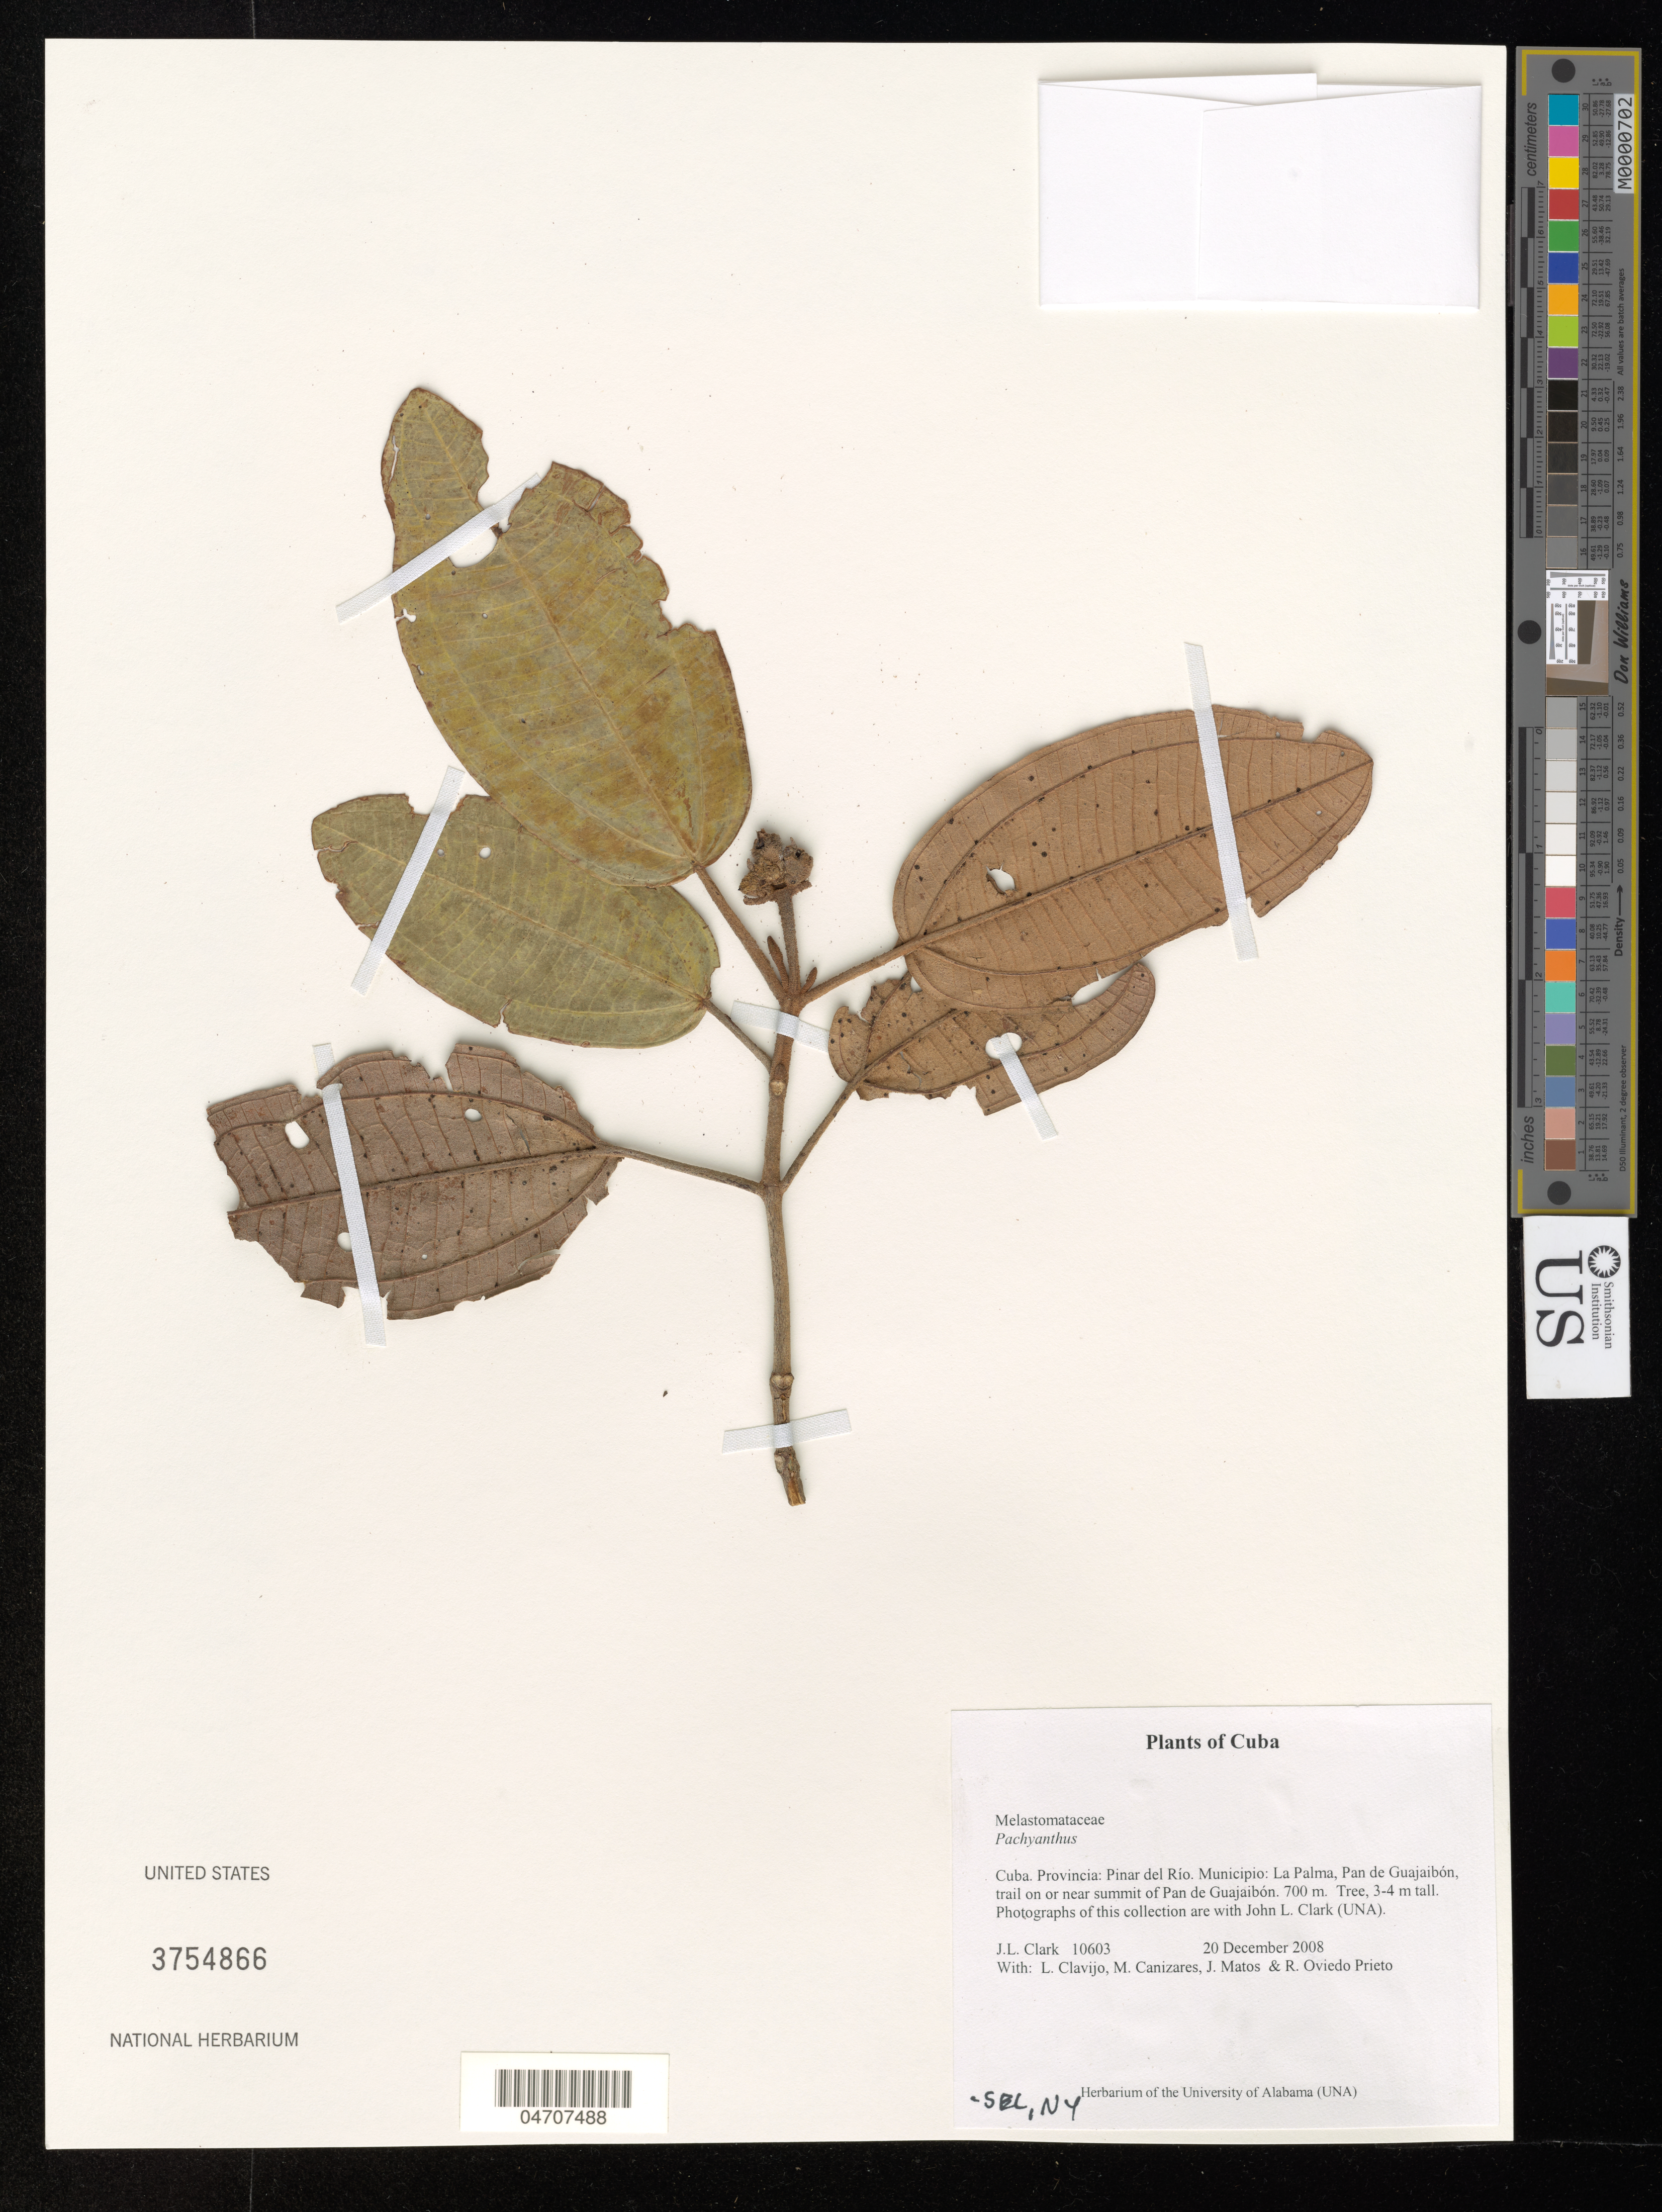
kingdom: Plantae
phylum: Tracheophyta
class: Magnoliopsida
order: Myrtales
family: Melastomataceae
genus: Pachyanthus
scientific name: Pachyanthus sp.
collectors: J. L. Clark, L. Clavijo, M. Canizares & J. Matos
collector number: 10603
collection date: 2008-12-20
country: Cuba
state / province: Pinar del Río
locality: Municipio: La Palma, Pan de Guajaibón, trail on or near summit of Pan de Guajaibón.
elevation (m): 700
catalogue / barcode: US 3754866